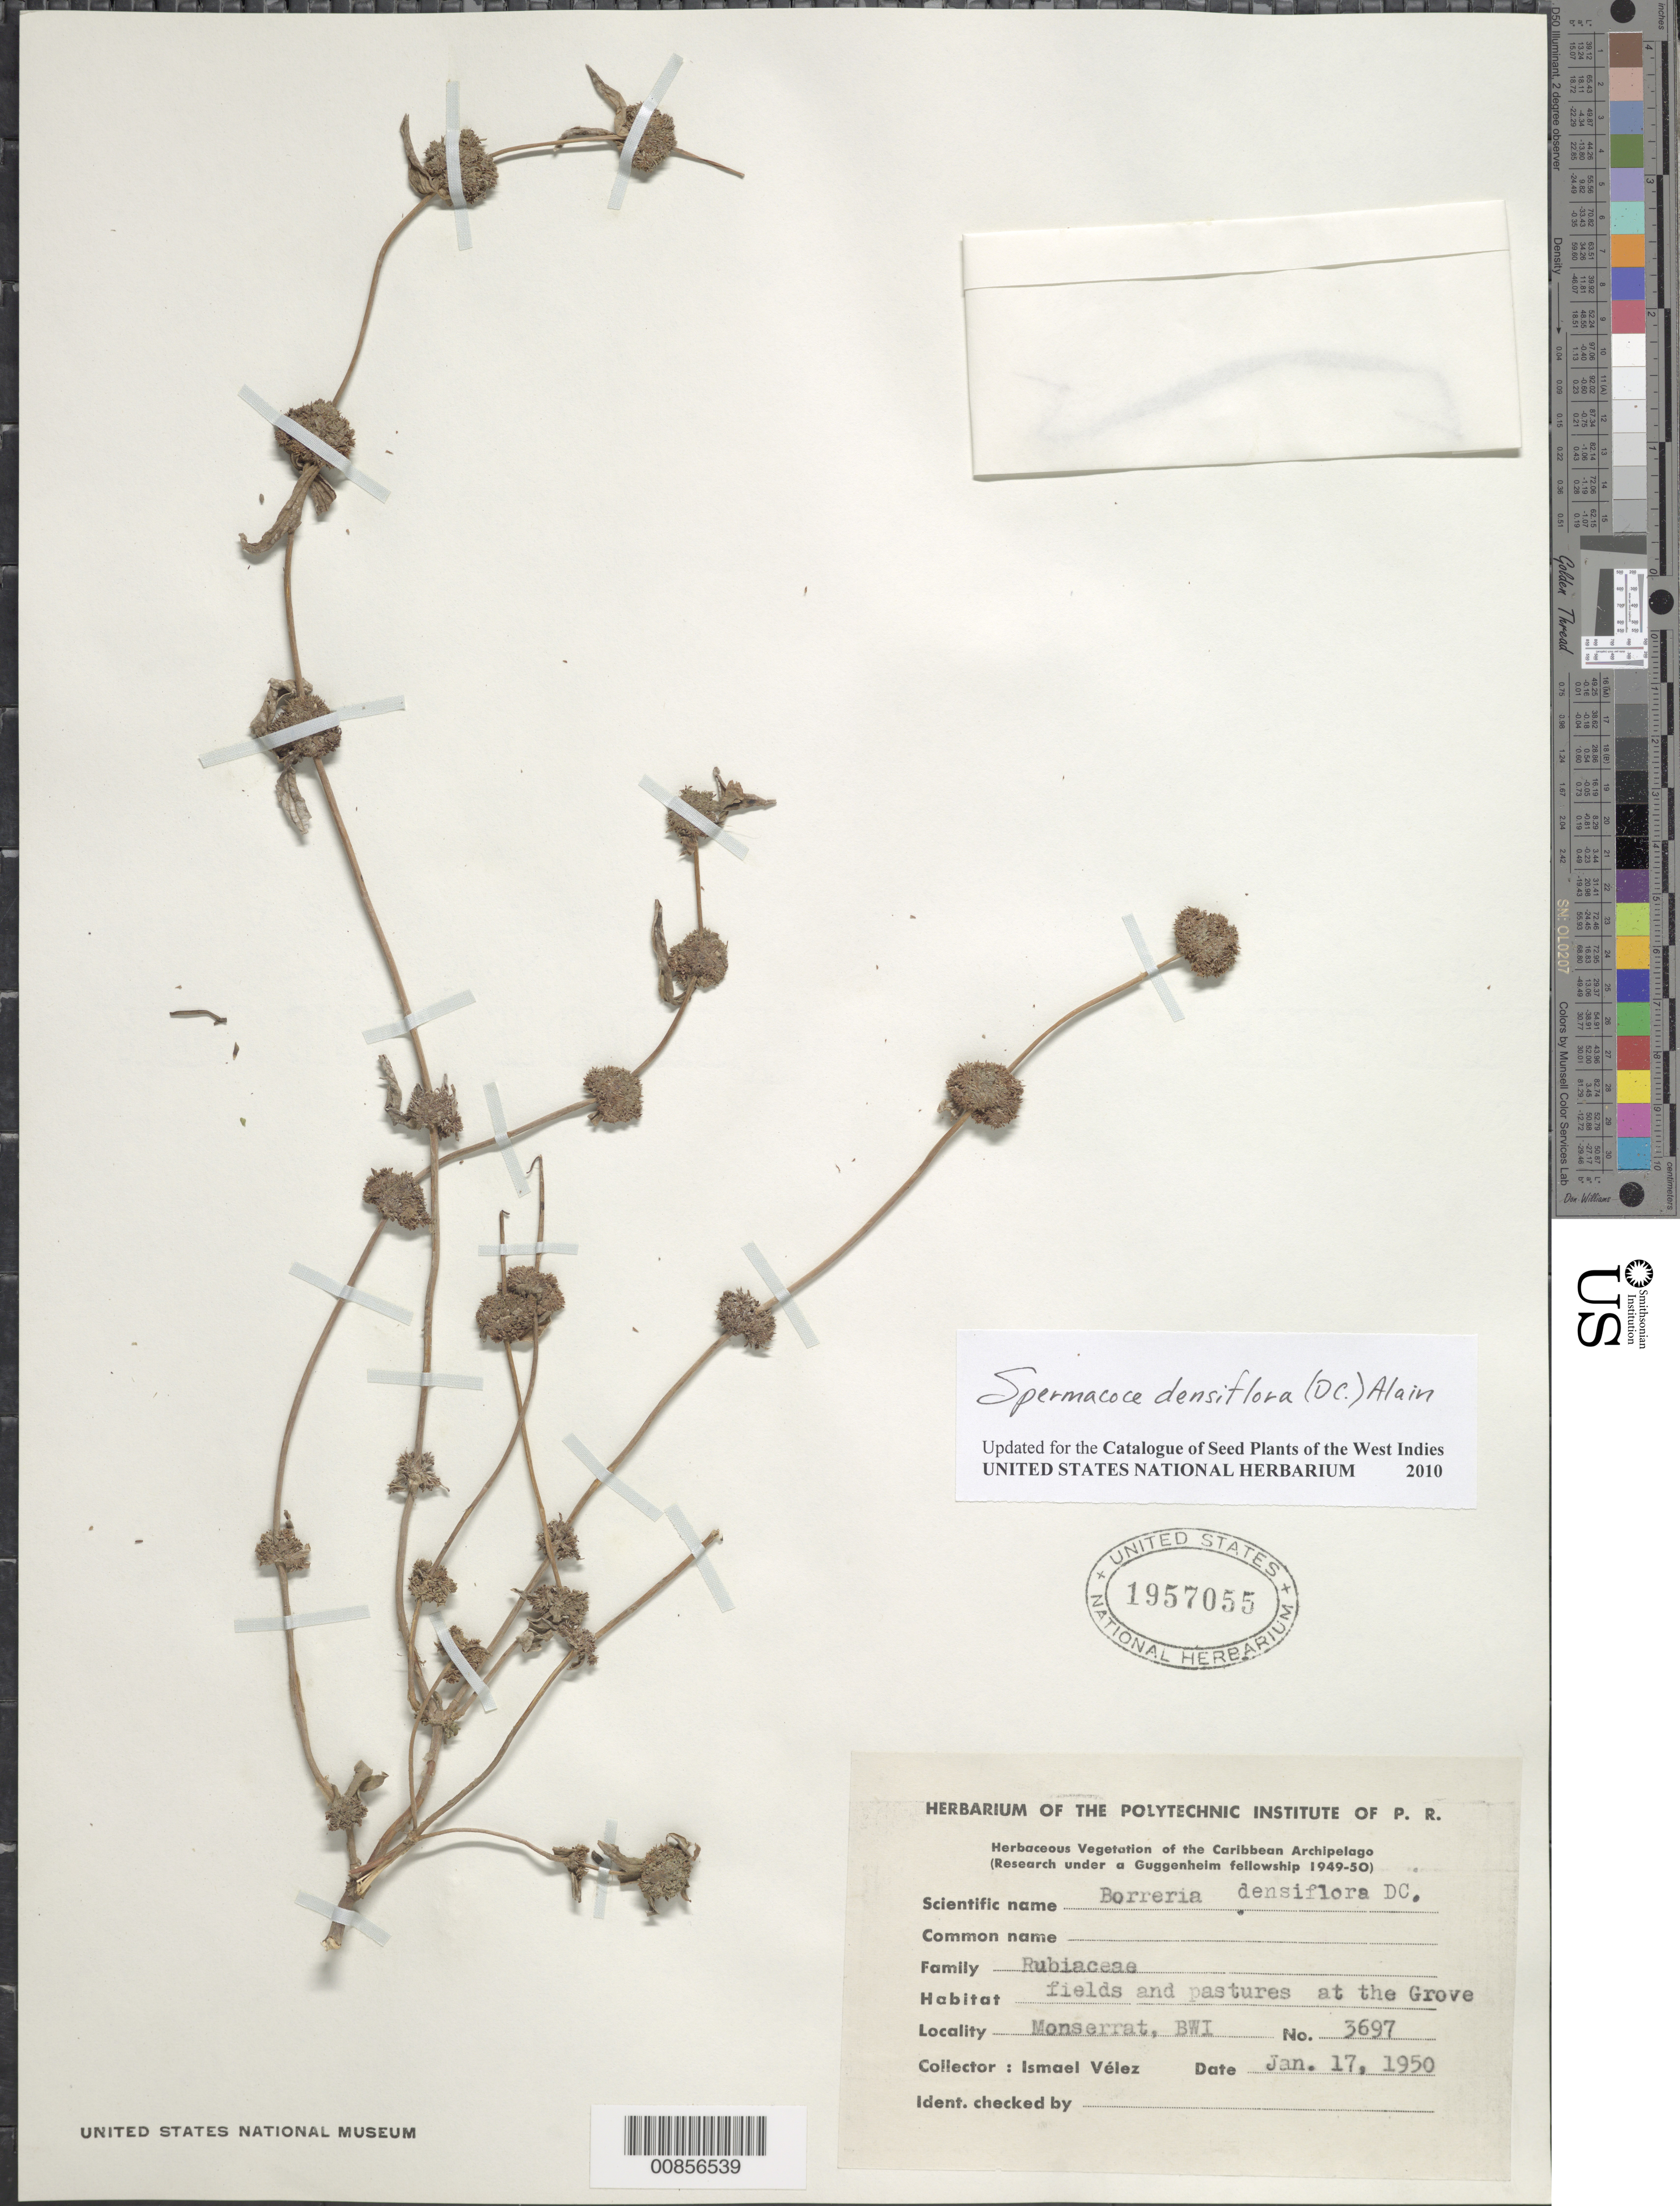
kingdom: Plantae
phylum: Tracheophyta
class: Magnoliopsida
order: Gentianales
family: Rubiaceae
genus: Spermacoce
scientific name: Spermacoce densiflora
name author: (DC.) Alain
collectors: I. Vélez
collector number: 3697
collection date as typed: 17 Jan 1950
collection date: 1950-01-17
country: Montserrat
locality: The Grove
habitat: Fields and pastures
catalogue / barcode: US 1957055